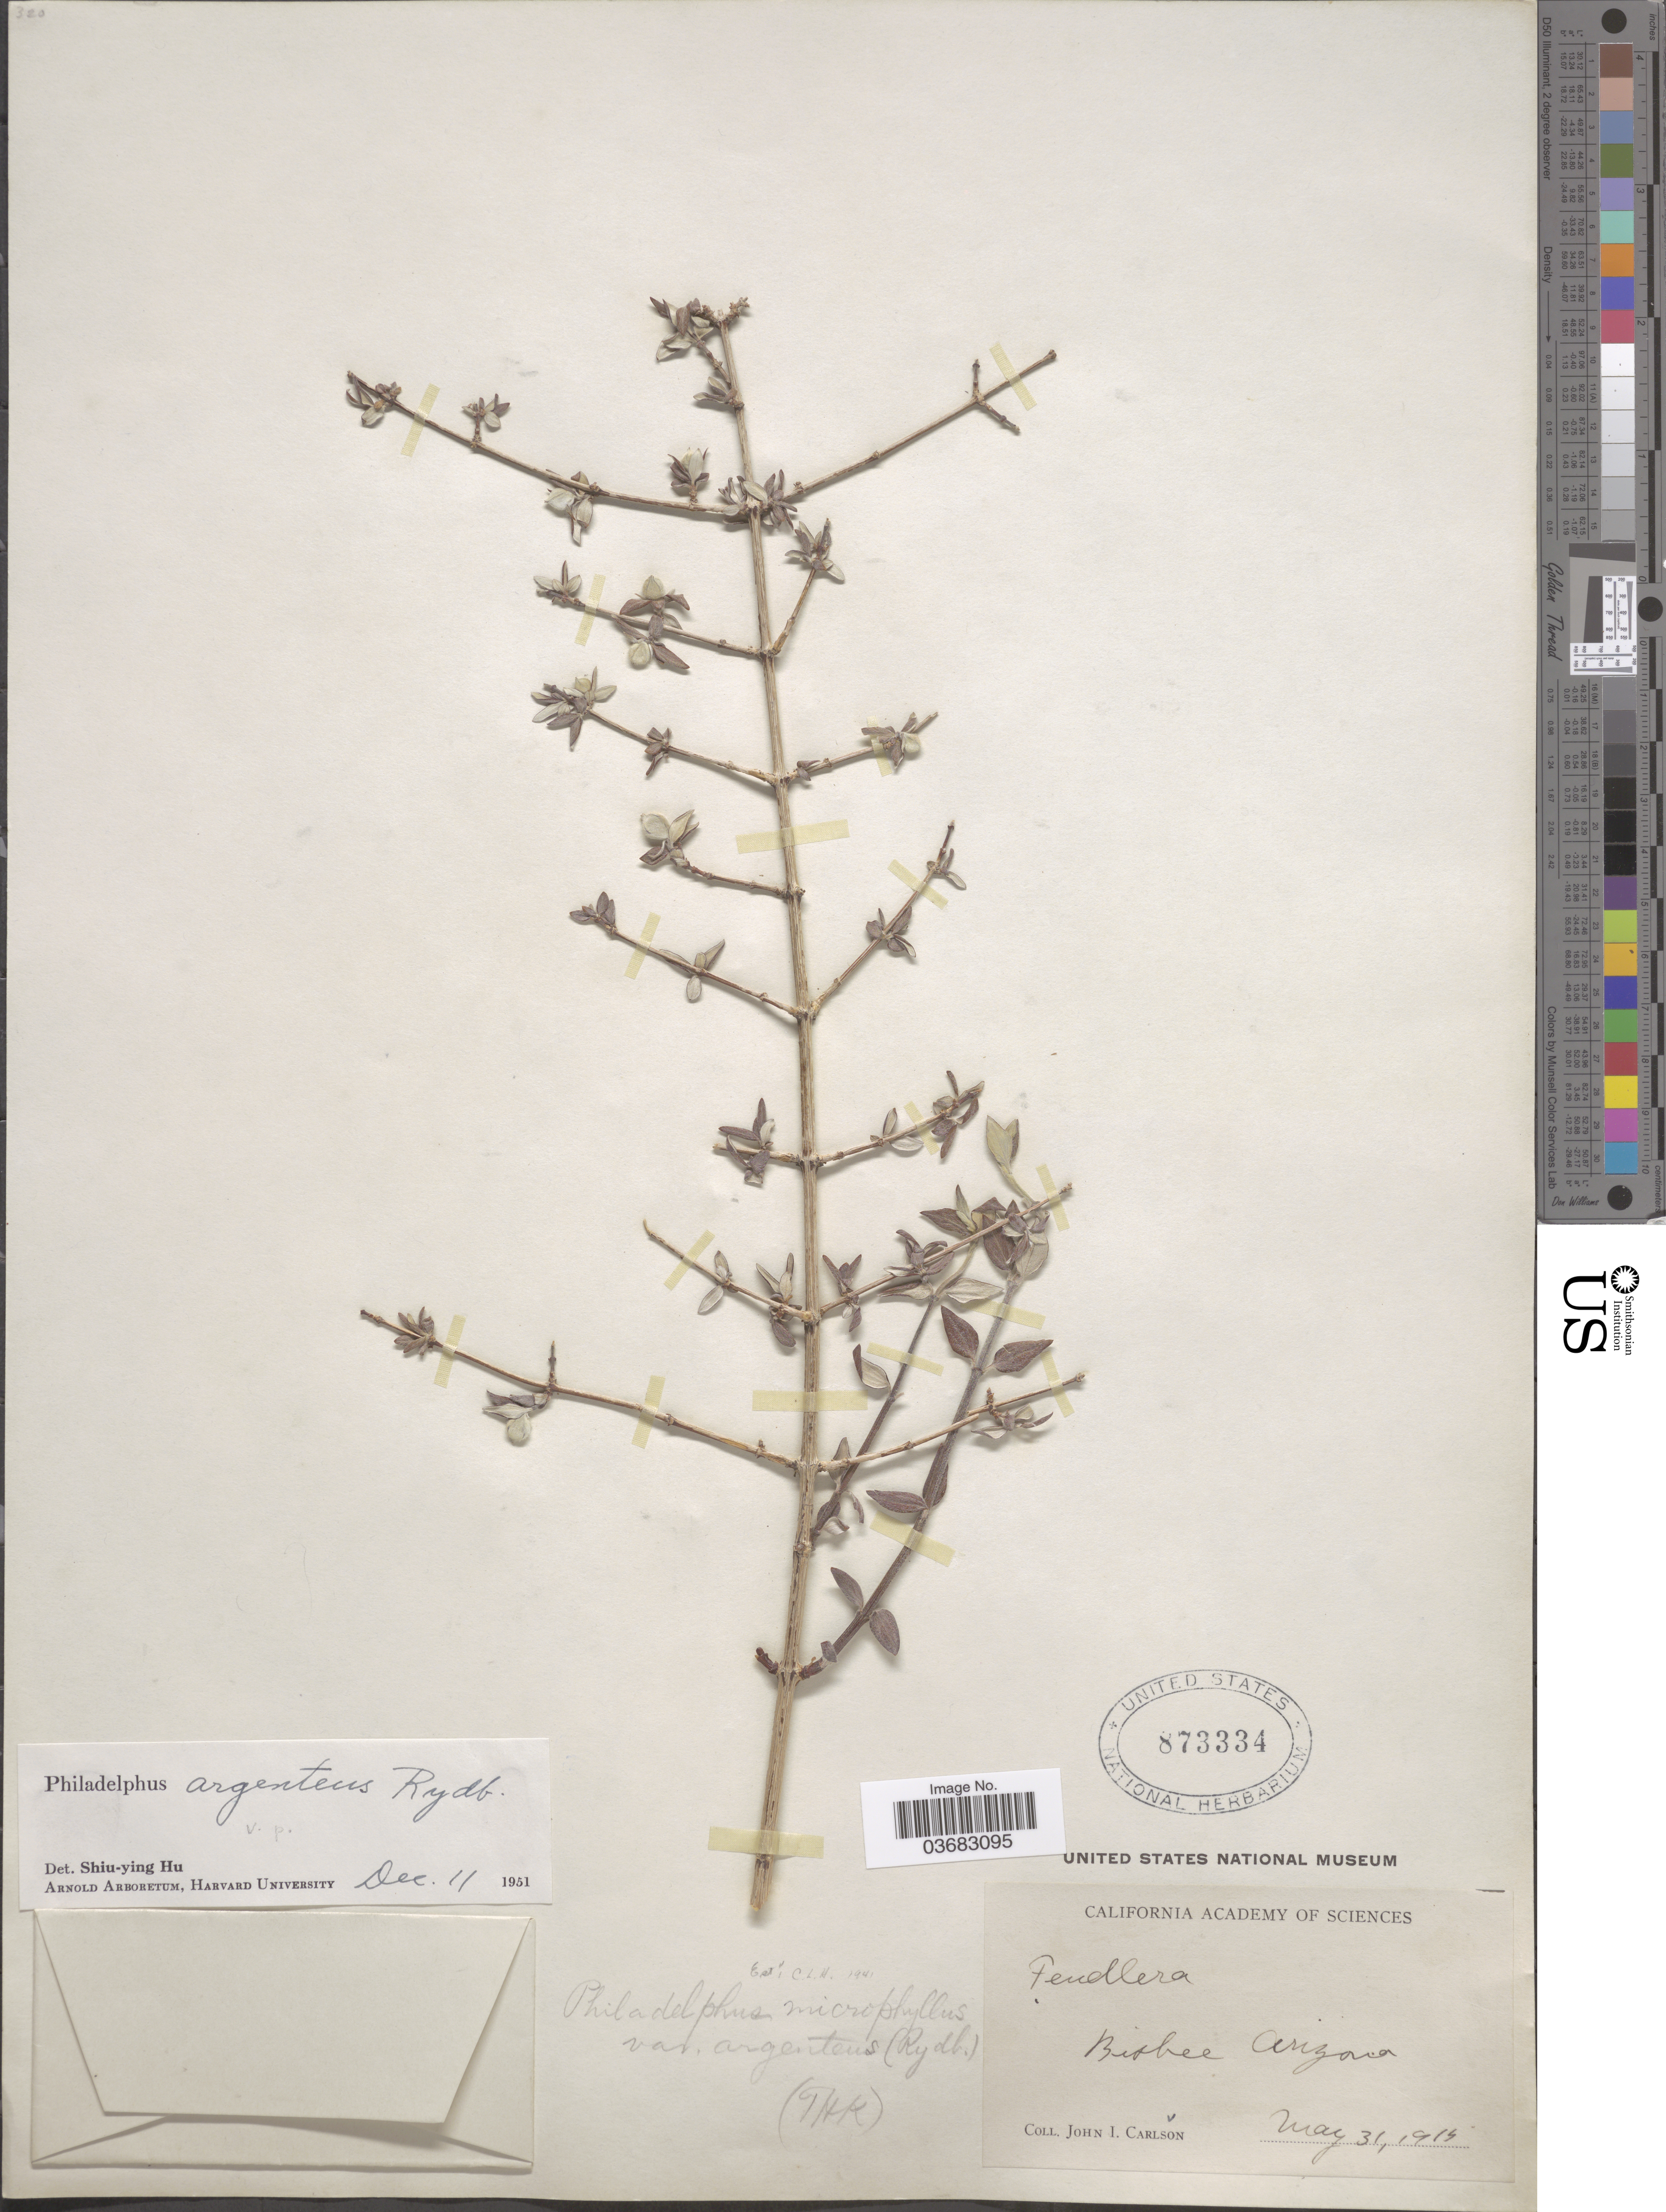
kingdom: Plantae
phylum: Tracheophyta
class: Magnoliopsida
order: Cornales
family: Hydrangeaceae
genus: Philadelphus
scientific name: Philadelphus argenteus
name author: Rydb.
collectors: J. Carlson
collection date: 1914-05-31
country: United States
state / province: Arizona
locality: Bisbee.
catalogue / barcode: US 873334